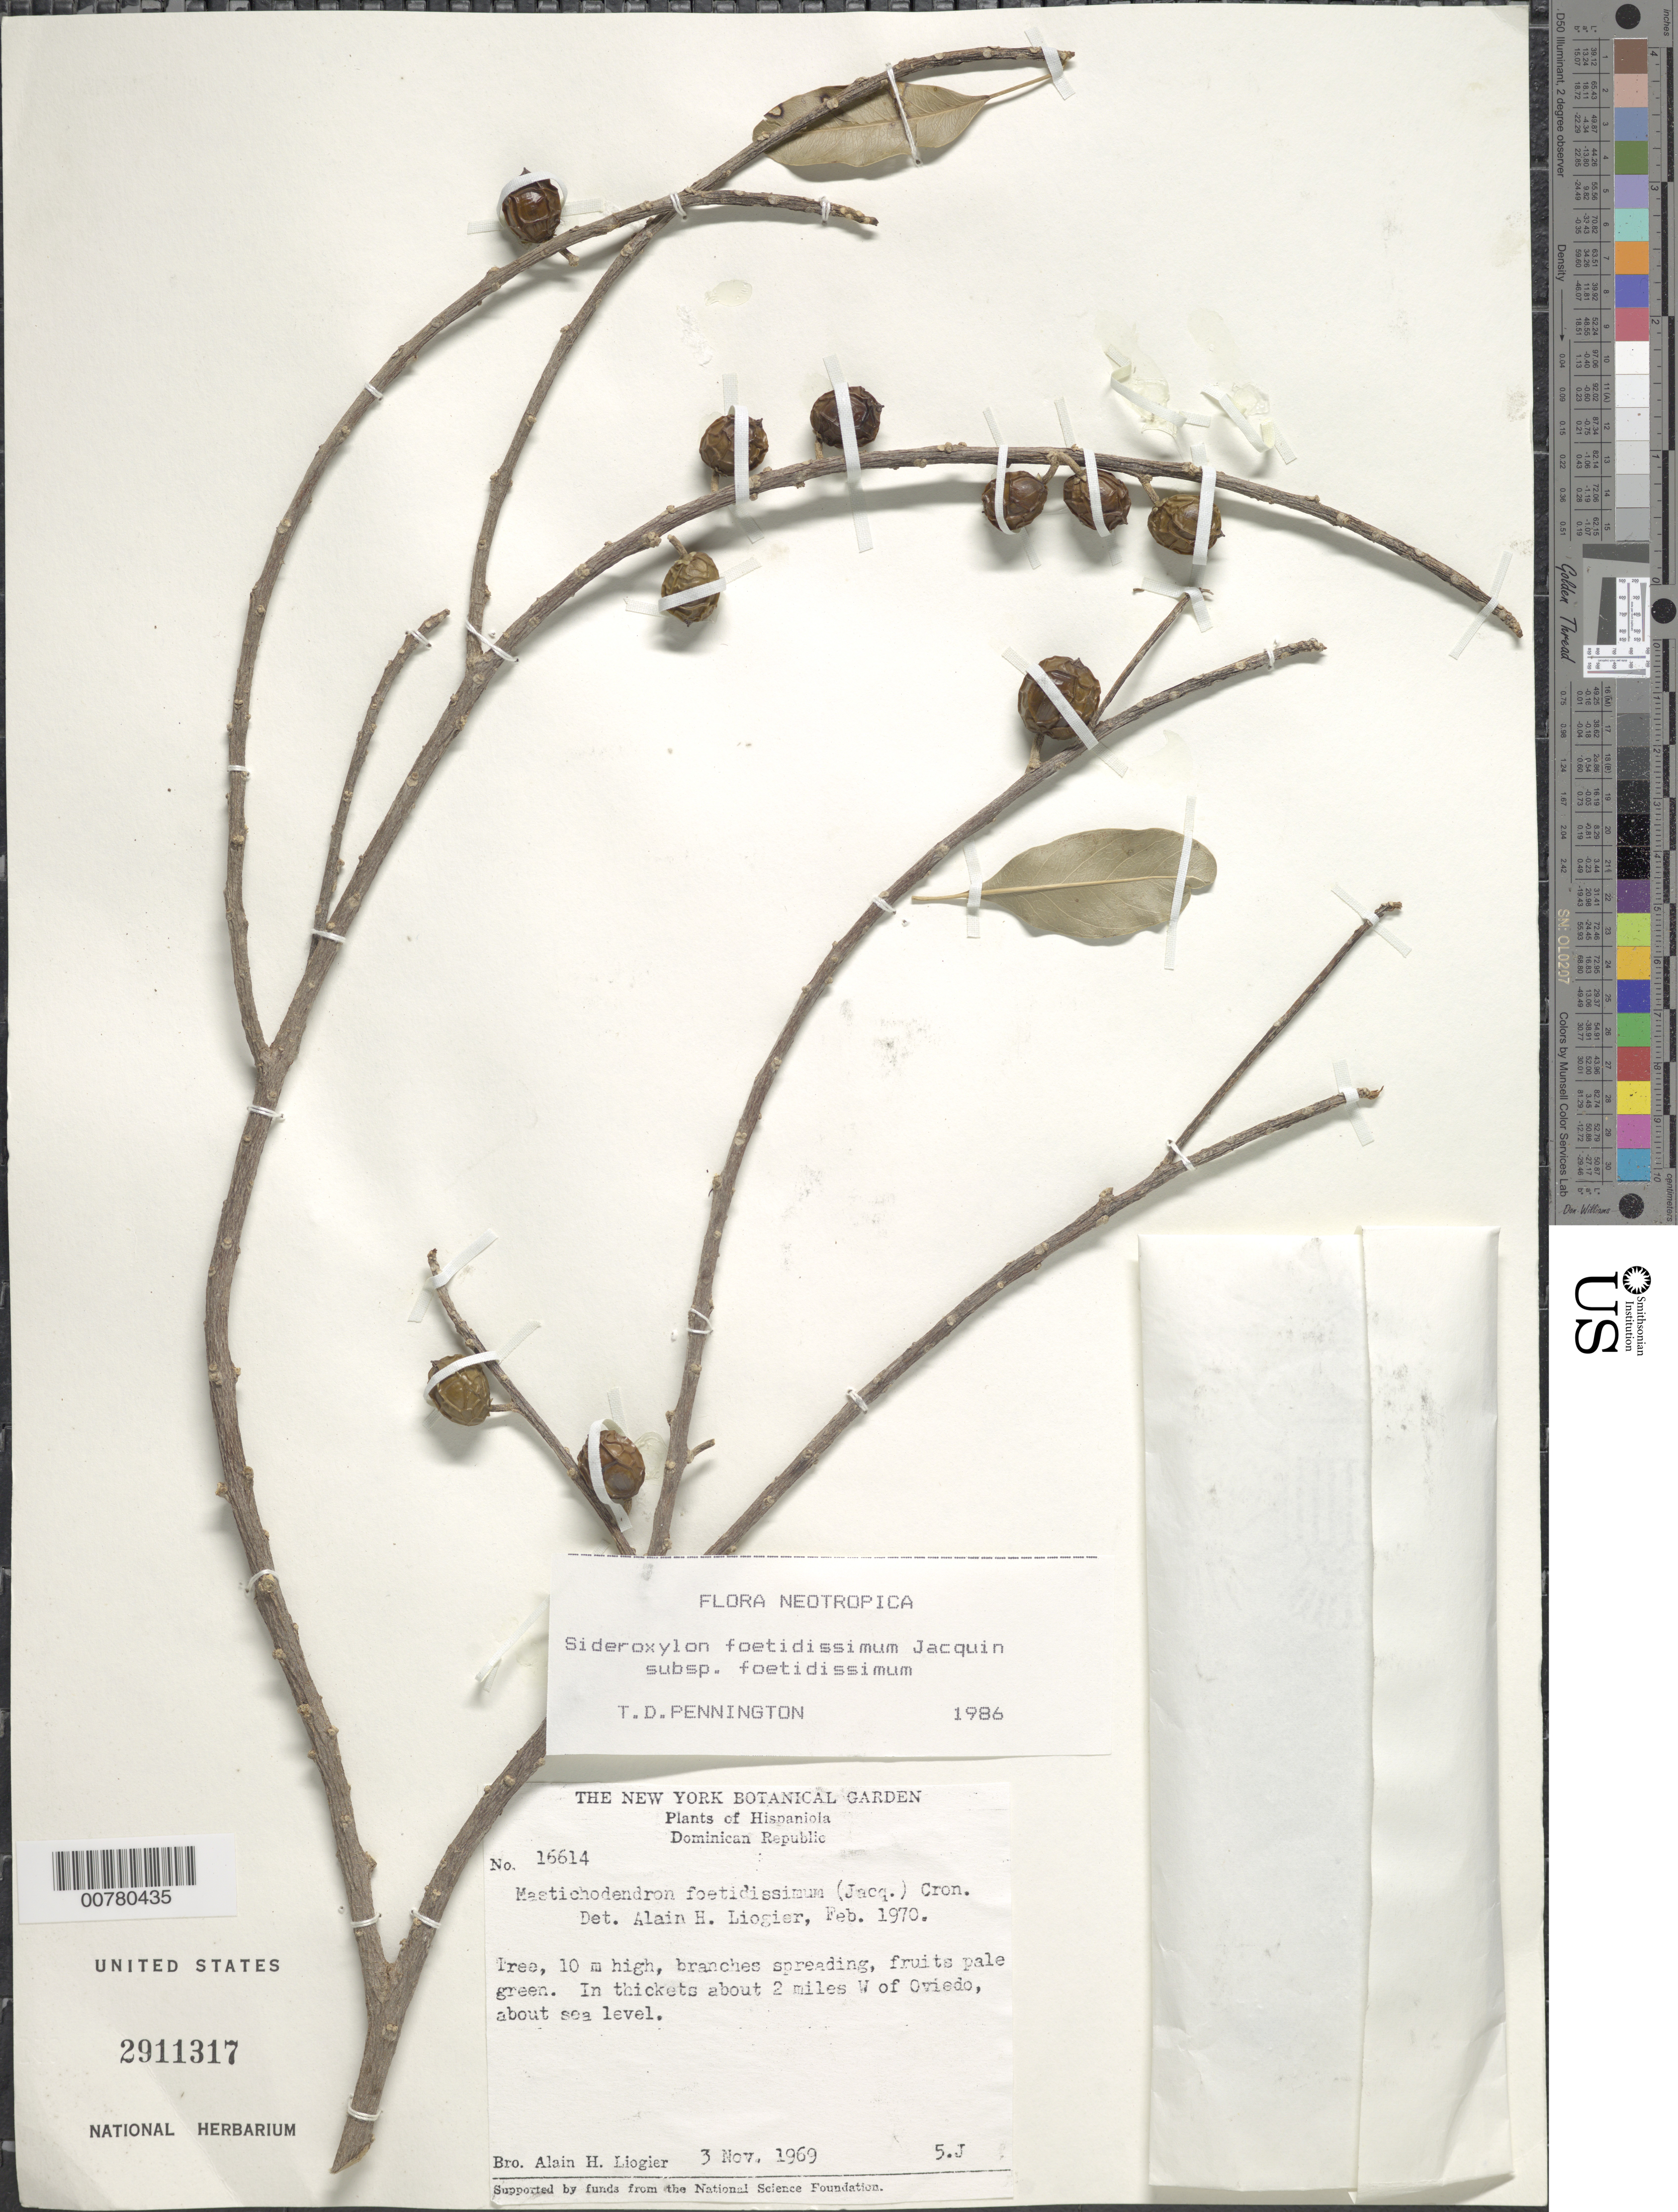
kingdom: Plantae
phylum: Tracheophyta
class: Magnoliopsida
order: Ericales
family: Sapotaceae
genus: Sideroxylon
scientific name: Sideroxylon foetidissimum subsp. foetidissimum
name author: Jacq.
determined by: Pennington, T. D., (K)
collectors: A. H. Liogier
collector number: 16614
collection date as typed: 03 Nov 1969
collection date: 1969-11-03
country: Dominican Republic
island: Hispaniola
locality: About 2 miles W of Oviedo.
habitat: In thickets.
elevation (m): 0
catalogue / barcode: US 2911317